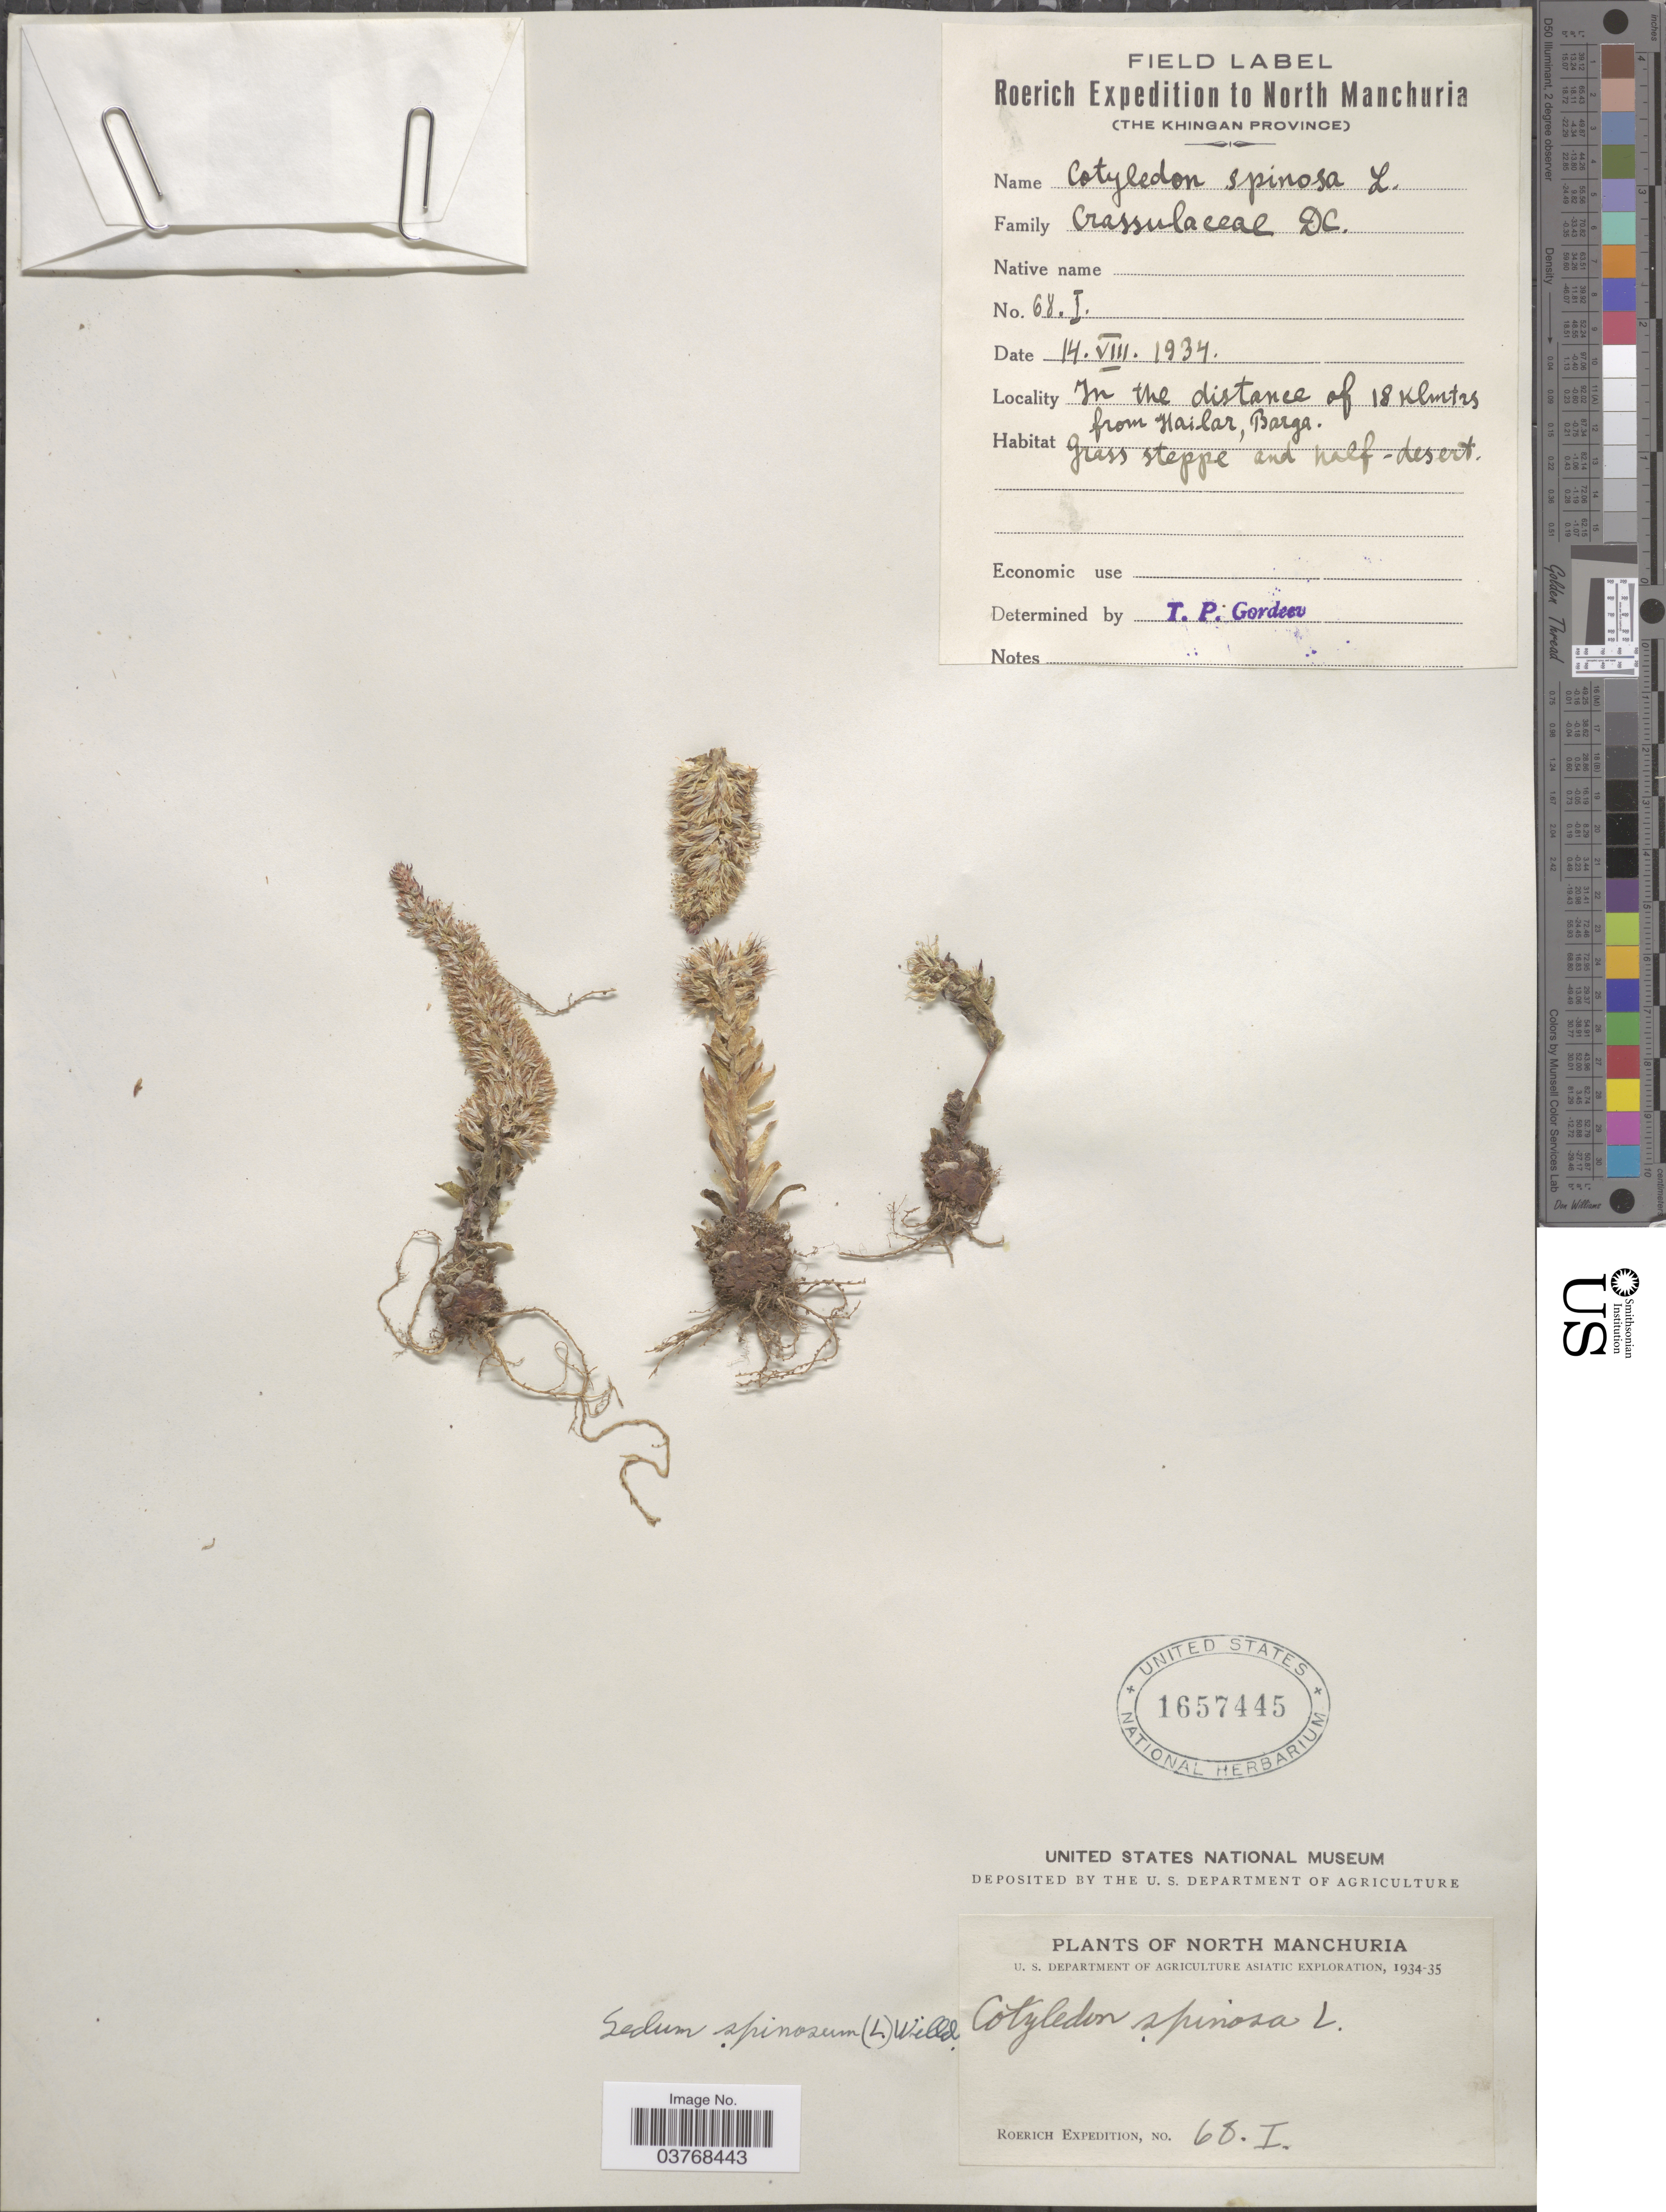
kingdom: Plantae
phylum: Tracheophyta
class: Magnoliopsida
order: Saxifragales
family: Crassulaceae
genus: Orostachys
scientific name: Orostachys spinosa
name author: (L.) Sweet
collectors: Roerich Expedition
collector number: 68I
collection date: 1934-08-14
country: China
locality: North Manchuria. The Khingan Province. In the distance of 18 Klmtrs from Hailar, Barga.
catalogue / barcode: US 1657445